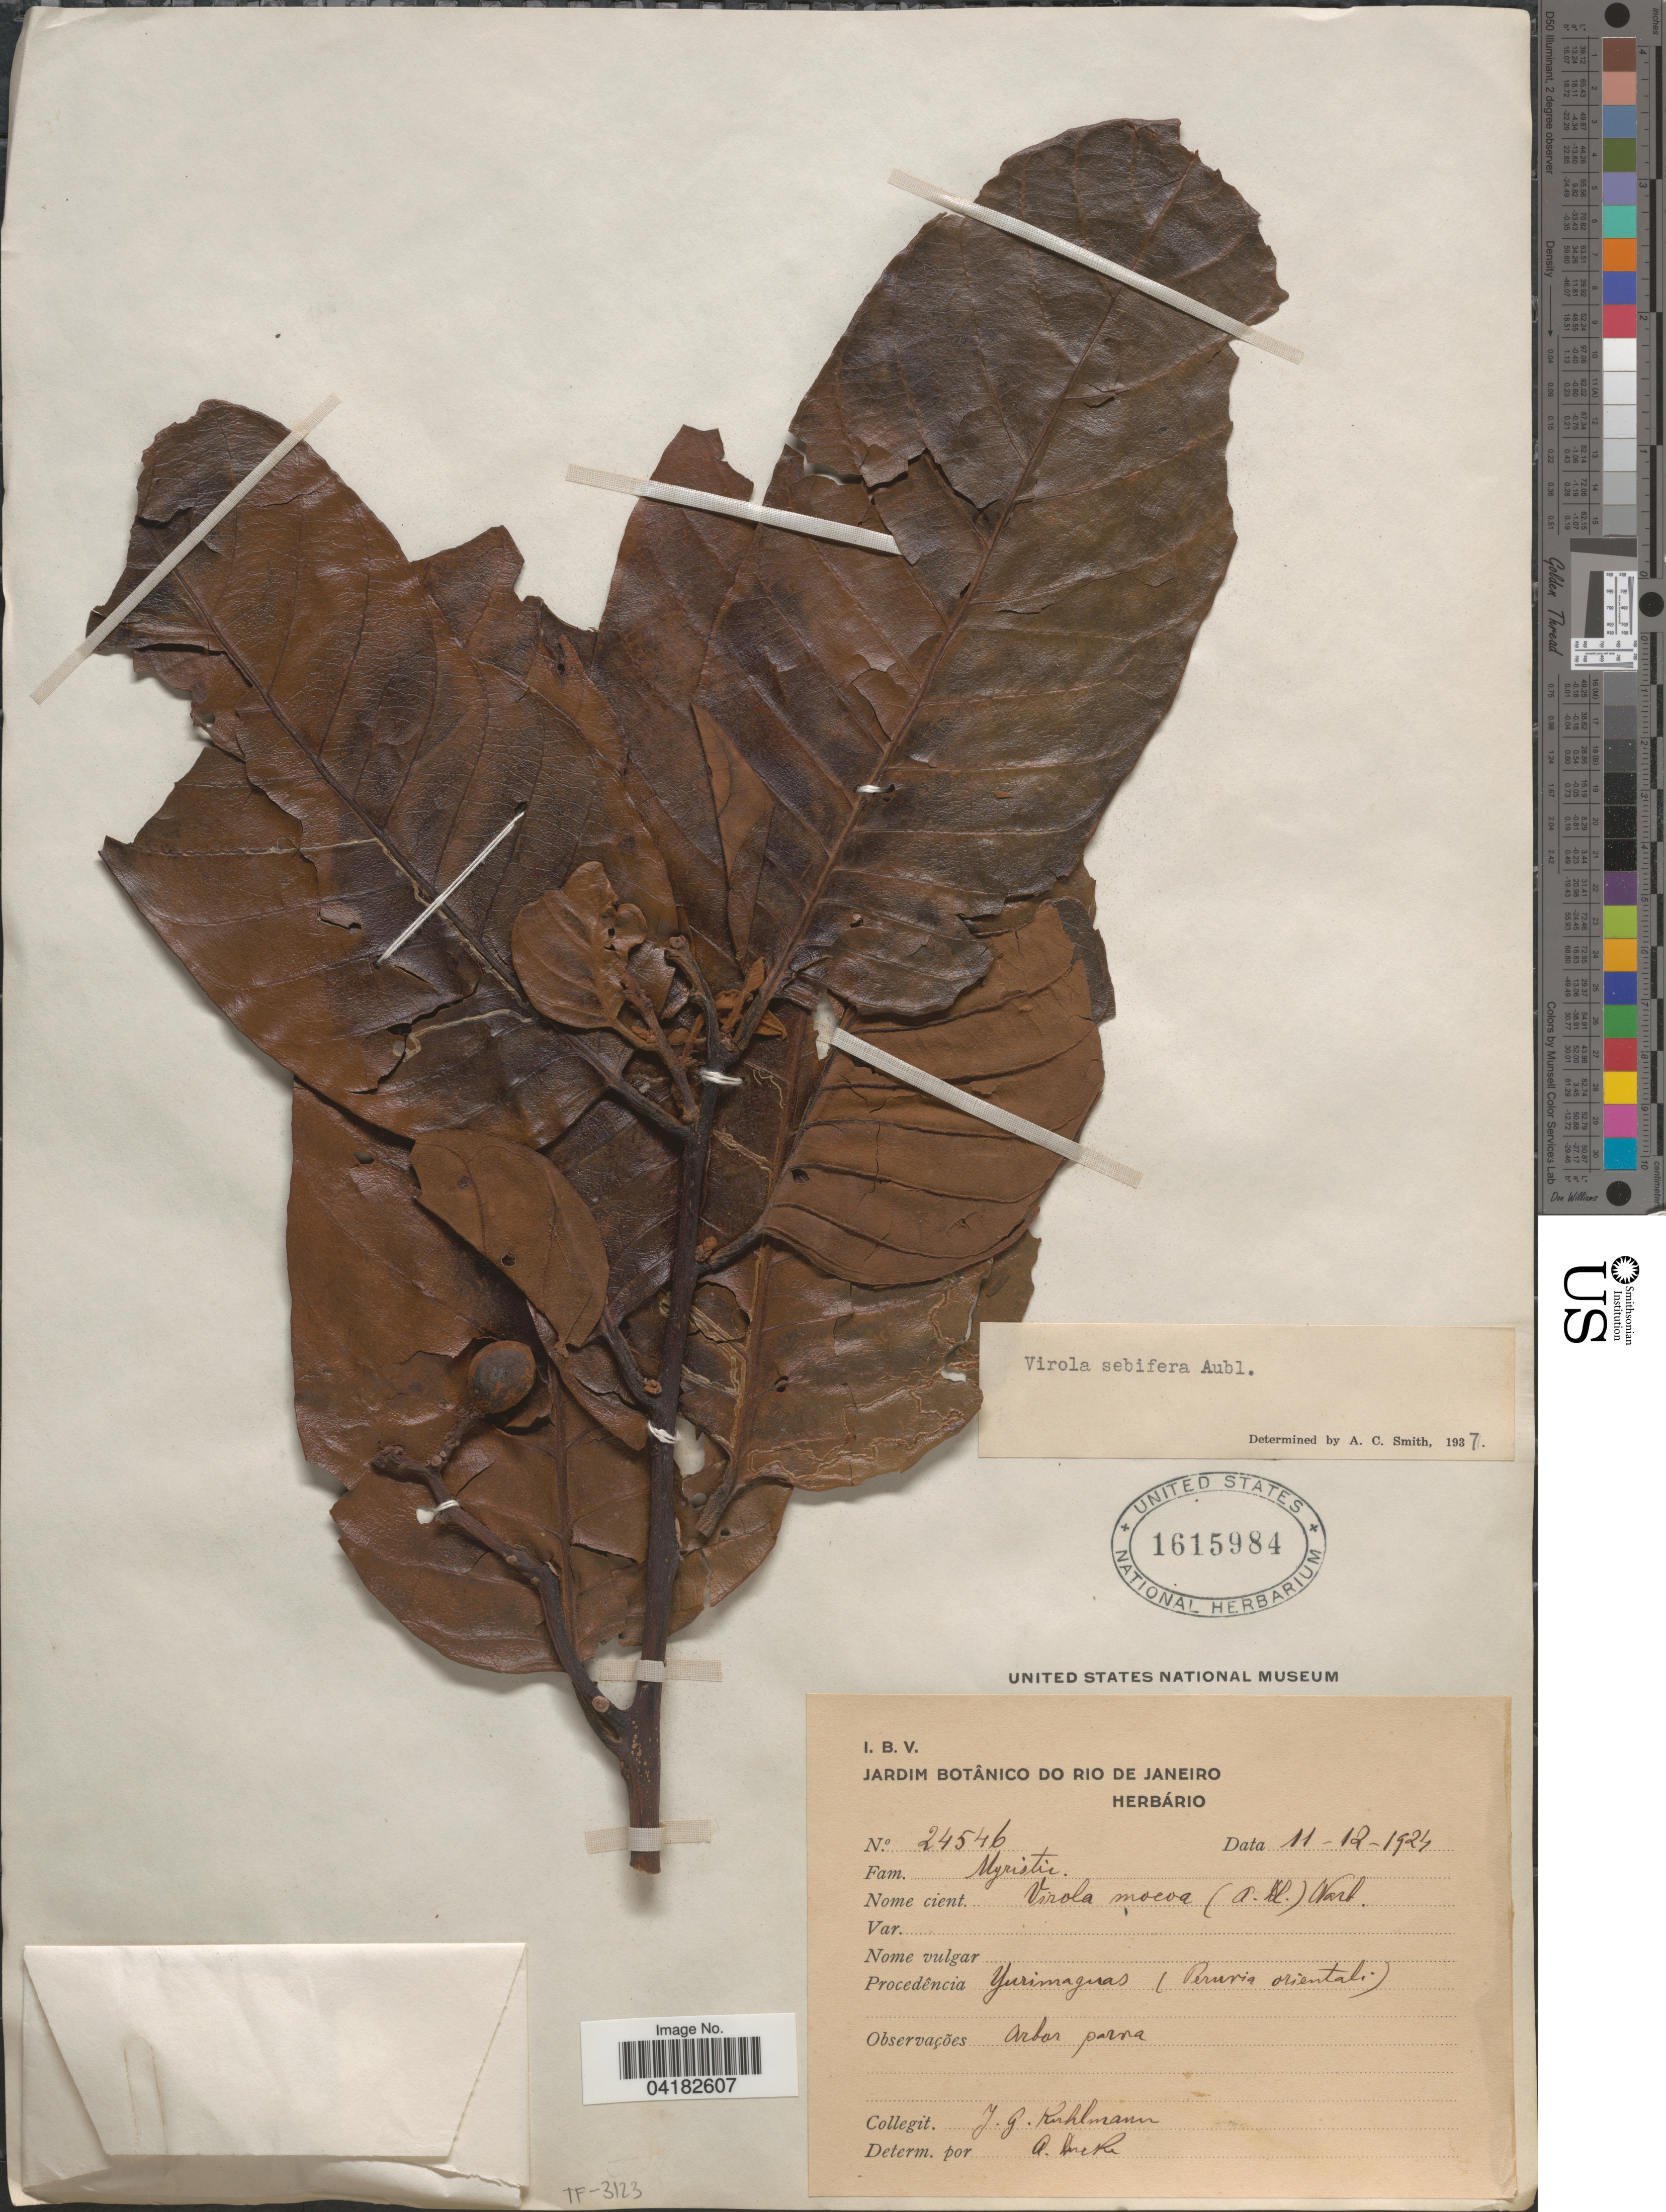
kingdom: Plantae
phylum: Tracheophyta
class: Magnoliopsida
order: Magnoliales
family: Myristicaceae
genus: Virola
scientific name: Virola sebifera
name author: Aubl.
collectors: J. G. Ruhlmann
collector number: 24546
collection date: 1924-12-11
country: Peru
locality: Procedência Yurimaguas (Peruvia orientali).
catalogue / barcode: US 1615984